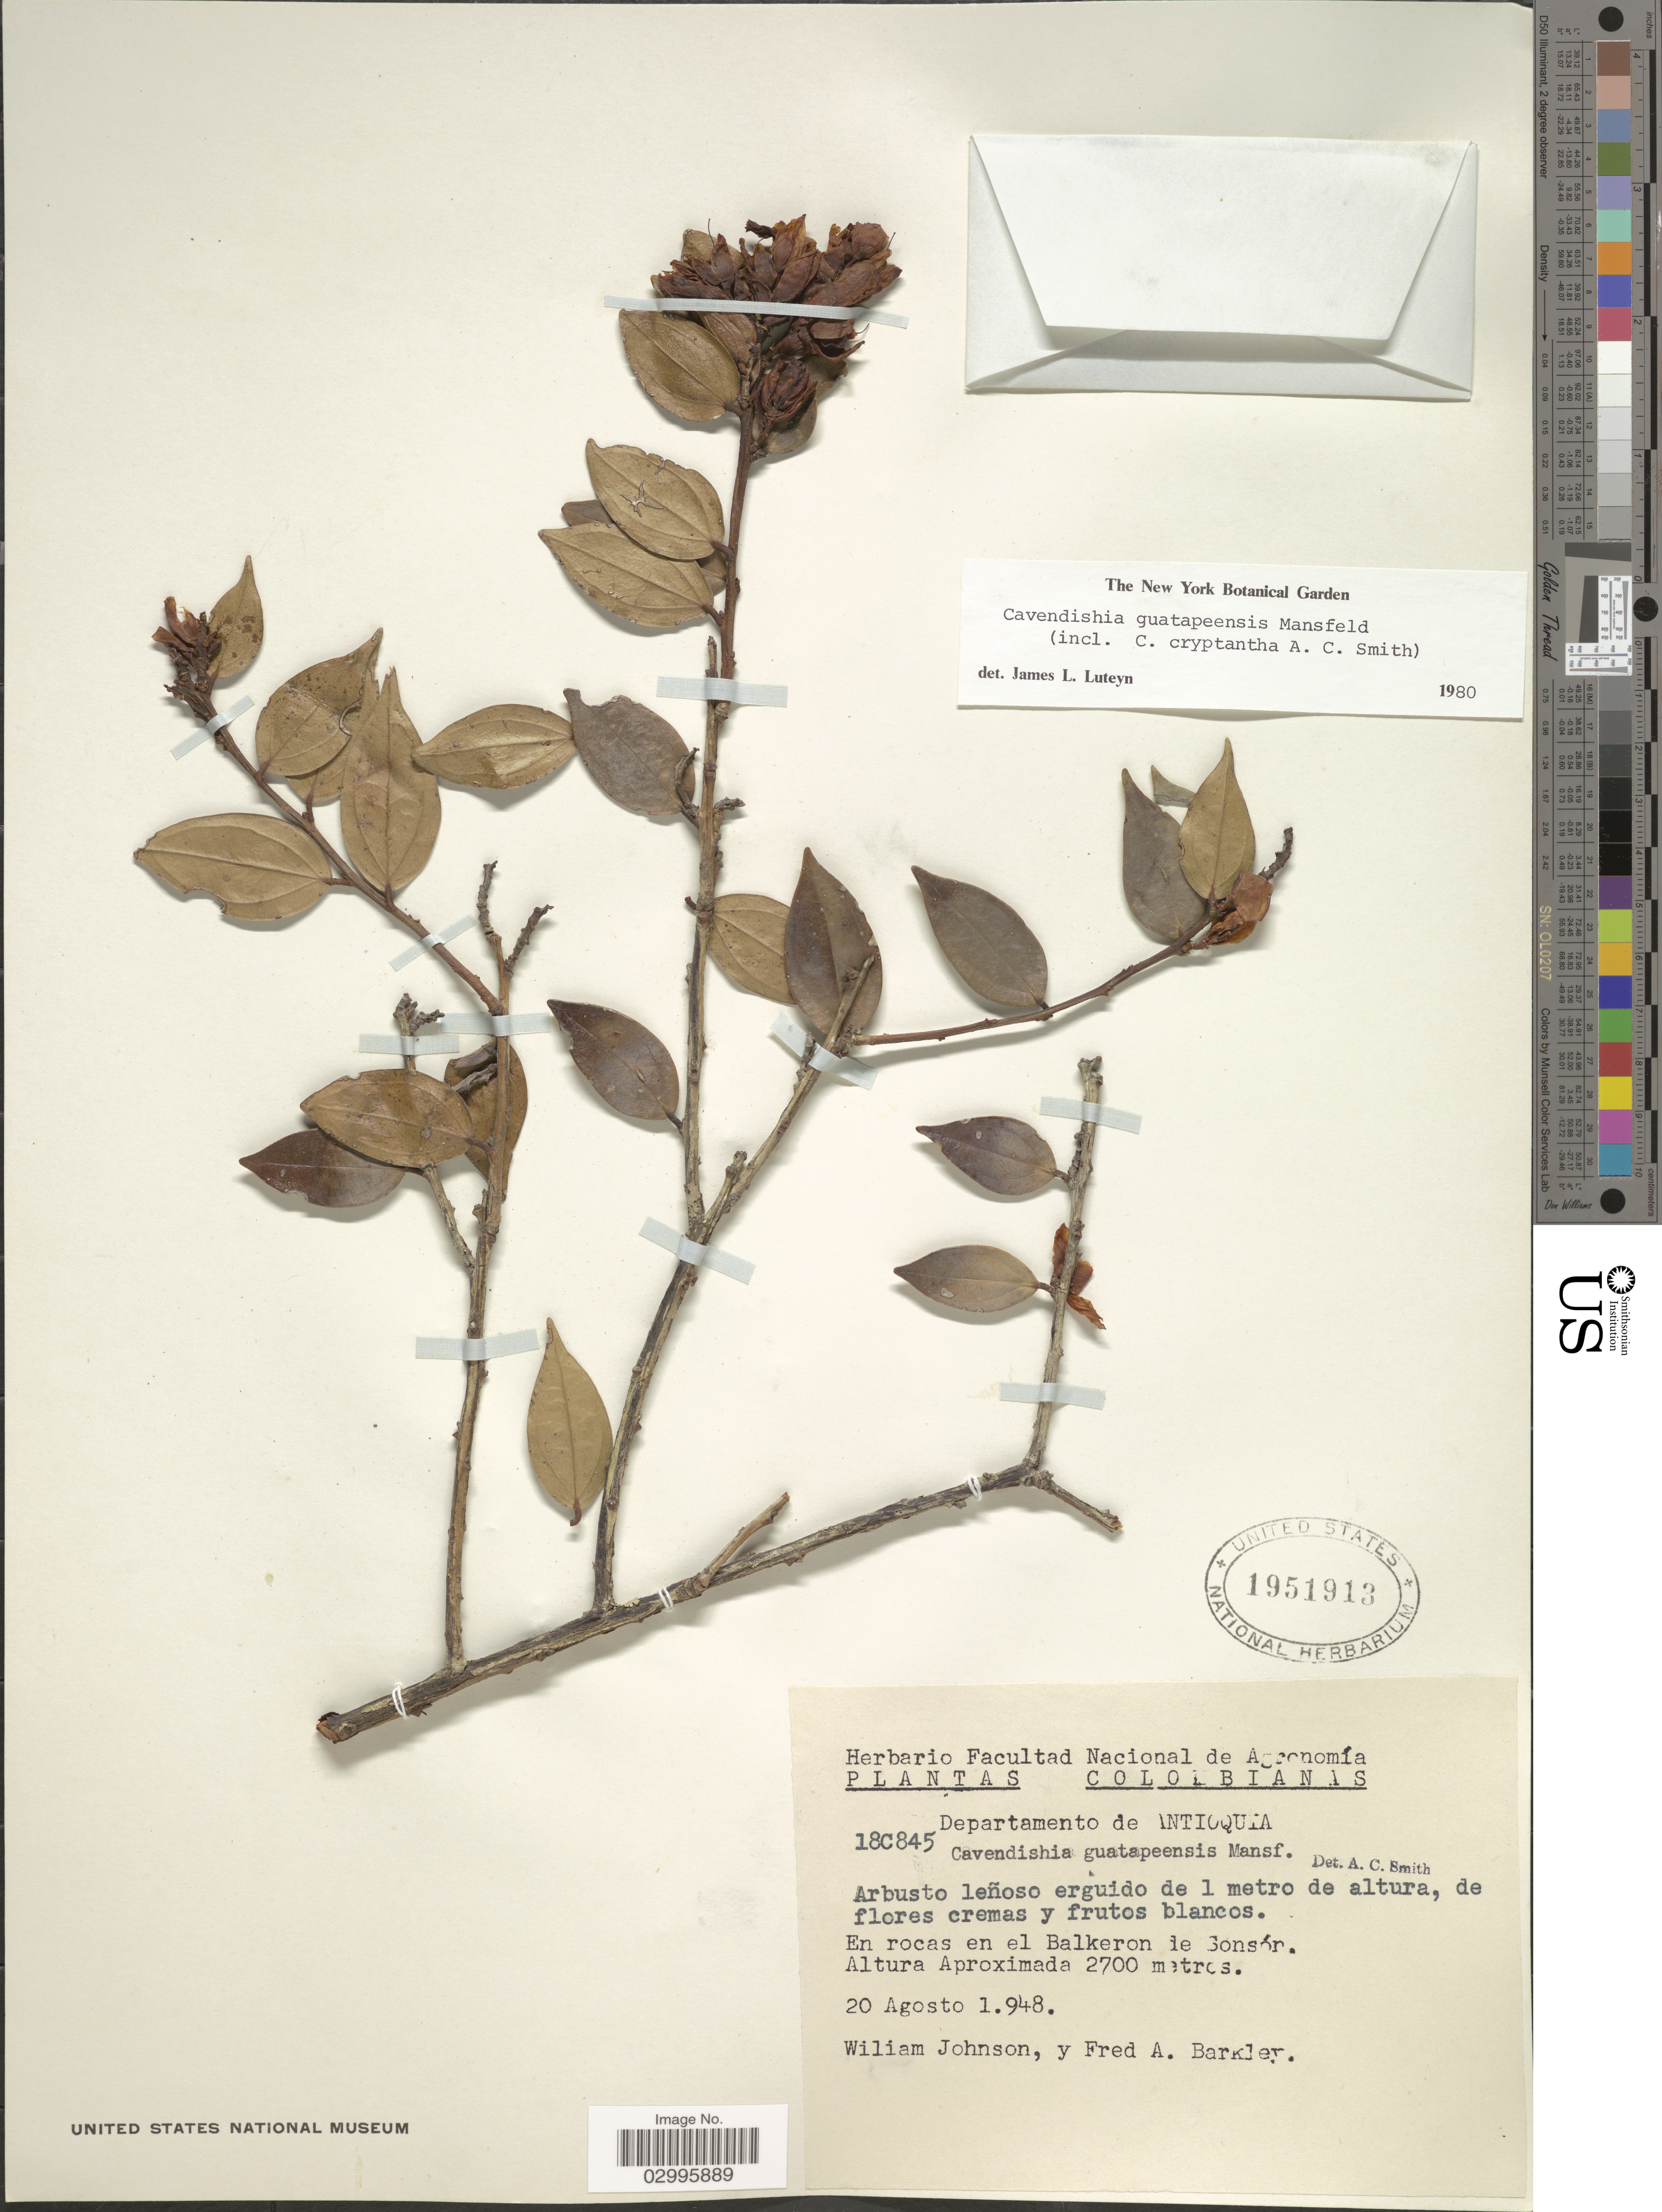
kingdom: Plantae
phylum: Tracheophyta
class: Magnoliopsida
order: Ericales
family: Ericaceae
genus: Cavendishia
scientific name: Cavendishia guatapeensis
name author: Mansf.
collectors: W. M. Johnson & F. A. Barkley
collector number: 18C845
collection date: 1948-08-20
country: Colombia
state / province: Antioquia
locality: Departamento de Antioquia. En rocas en el Balkeron de Sonsón.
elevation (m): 2700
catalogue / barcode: US 1951913